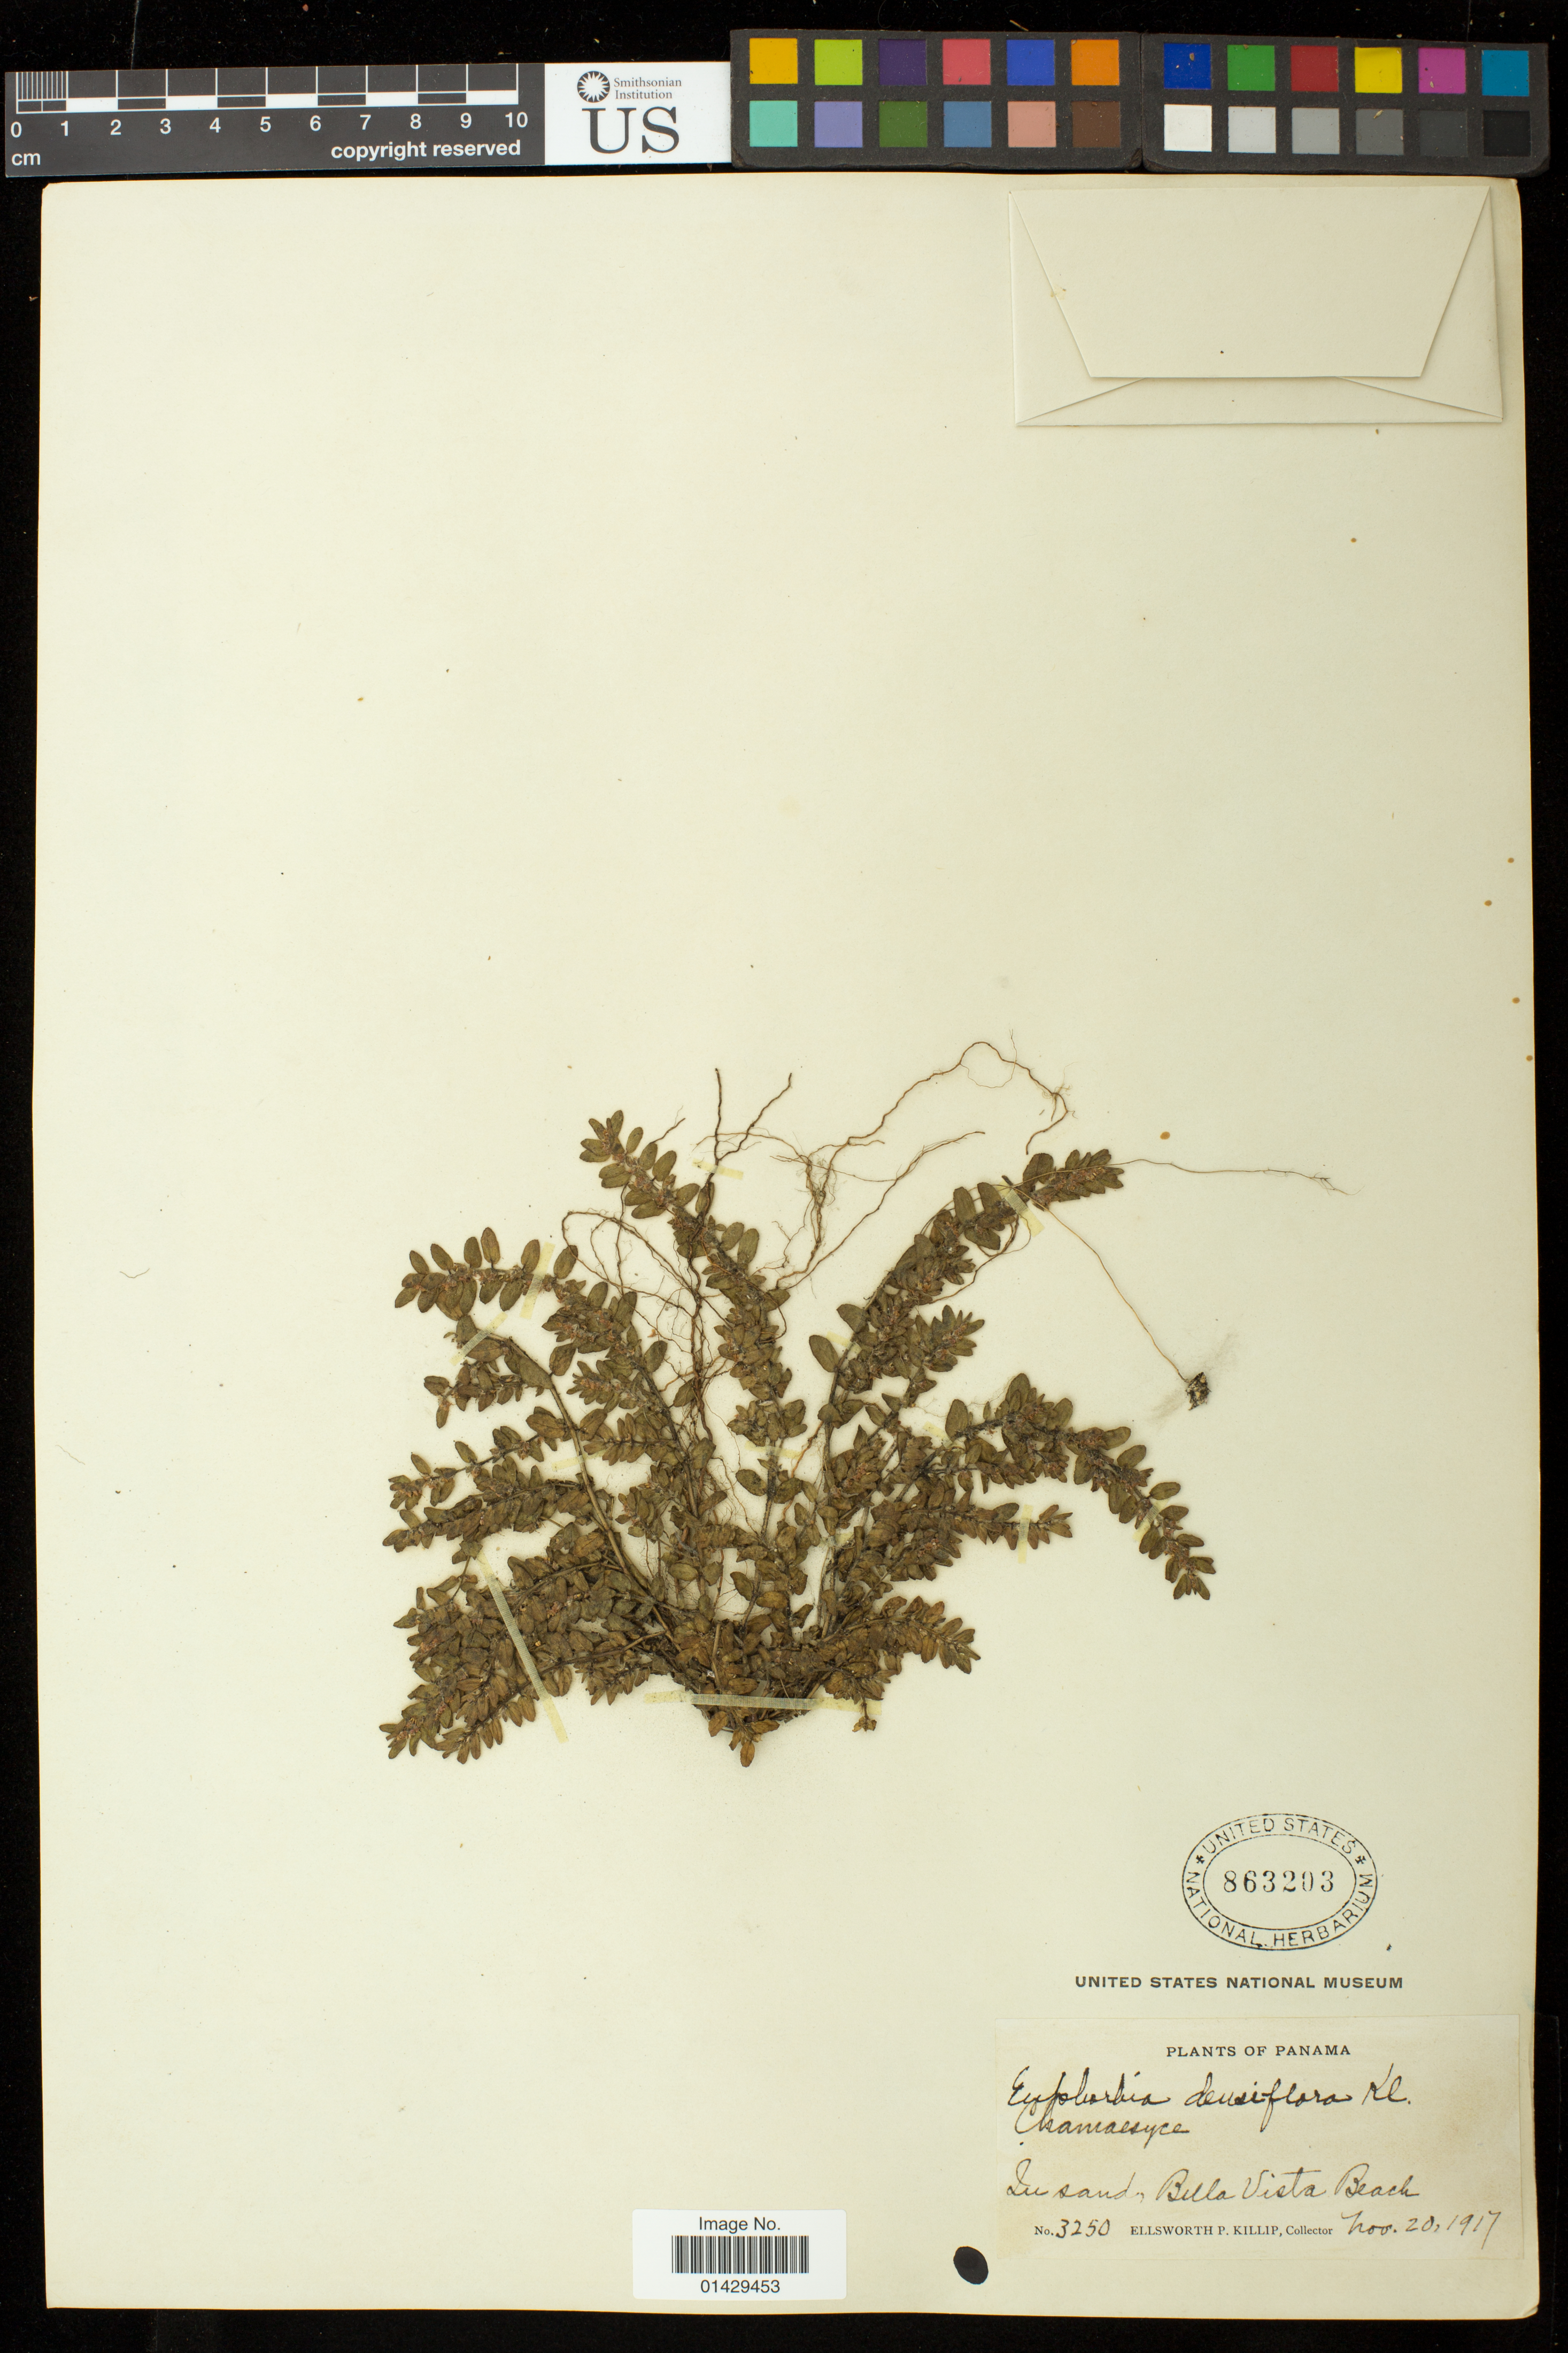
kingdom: Plantae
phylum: Tracheophyta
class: Magnoliopsida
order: Malpighiales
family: Euphorbiaceae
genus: Euphorbia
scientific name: Euphorbia densiflora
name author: (Klotzsch & Garcke) Klotzsch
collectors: E. P. Killip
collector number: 3250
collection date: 1917-11-20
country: Panama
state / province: Panamá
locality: Bella Vista Beach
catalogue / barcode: US 863203